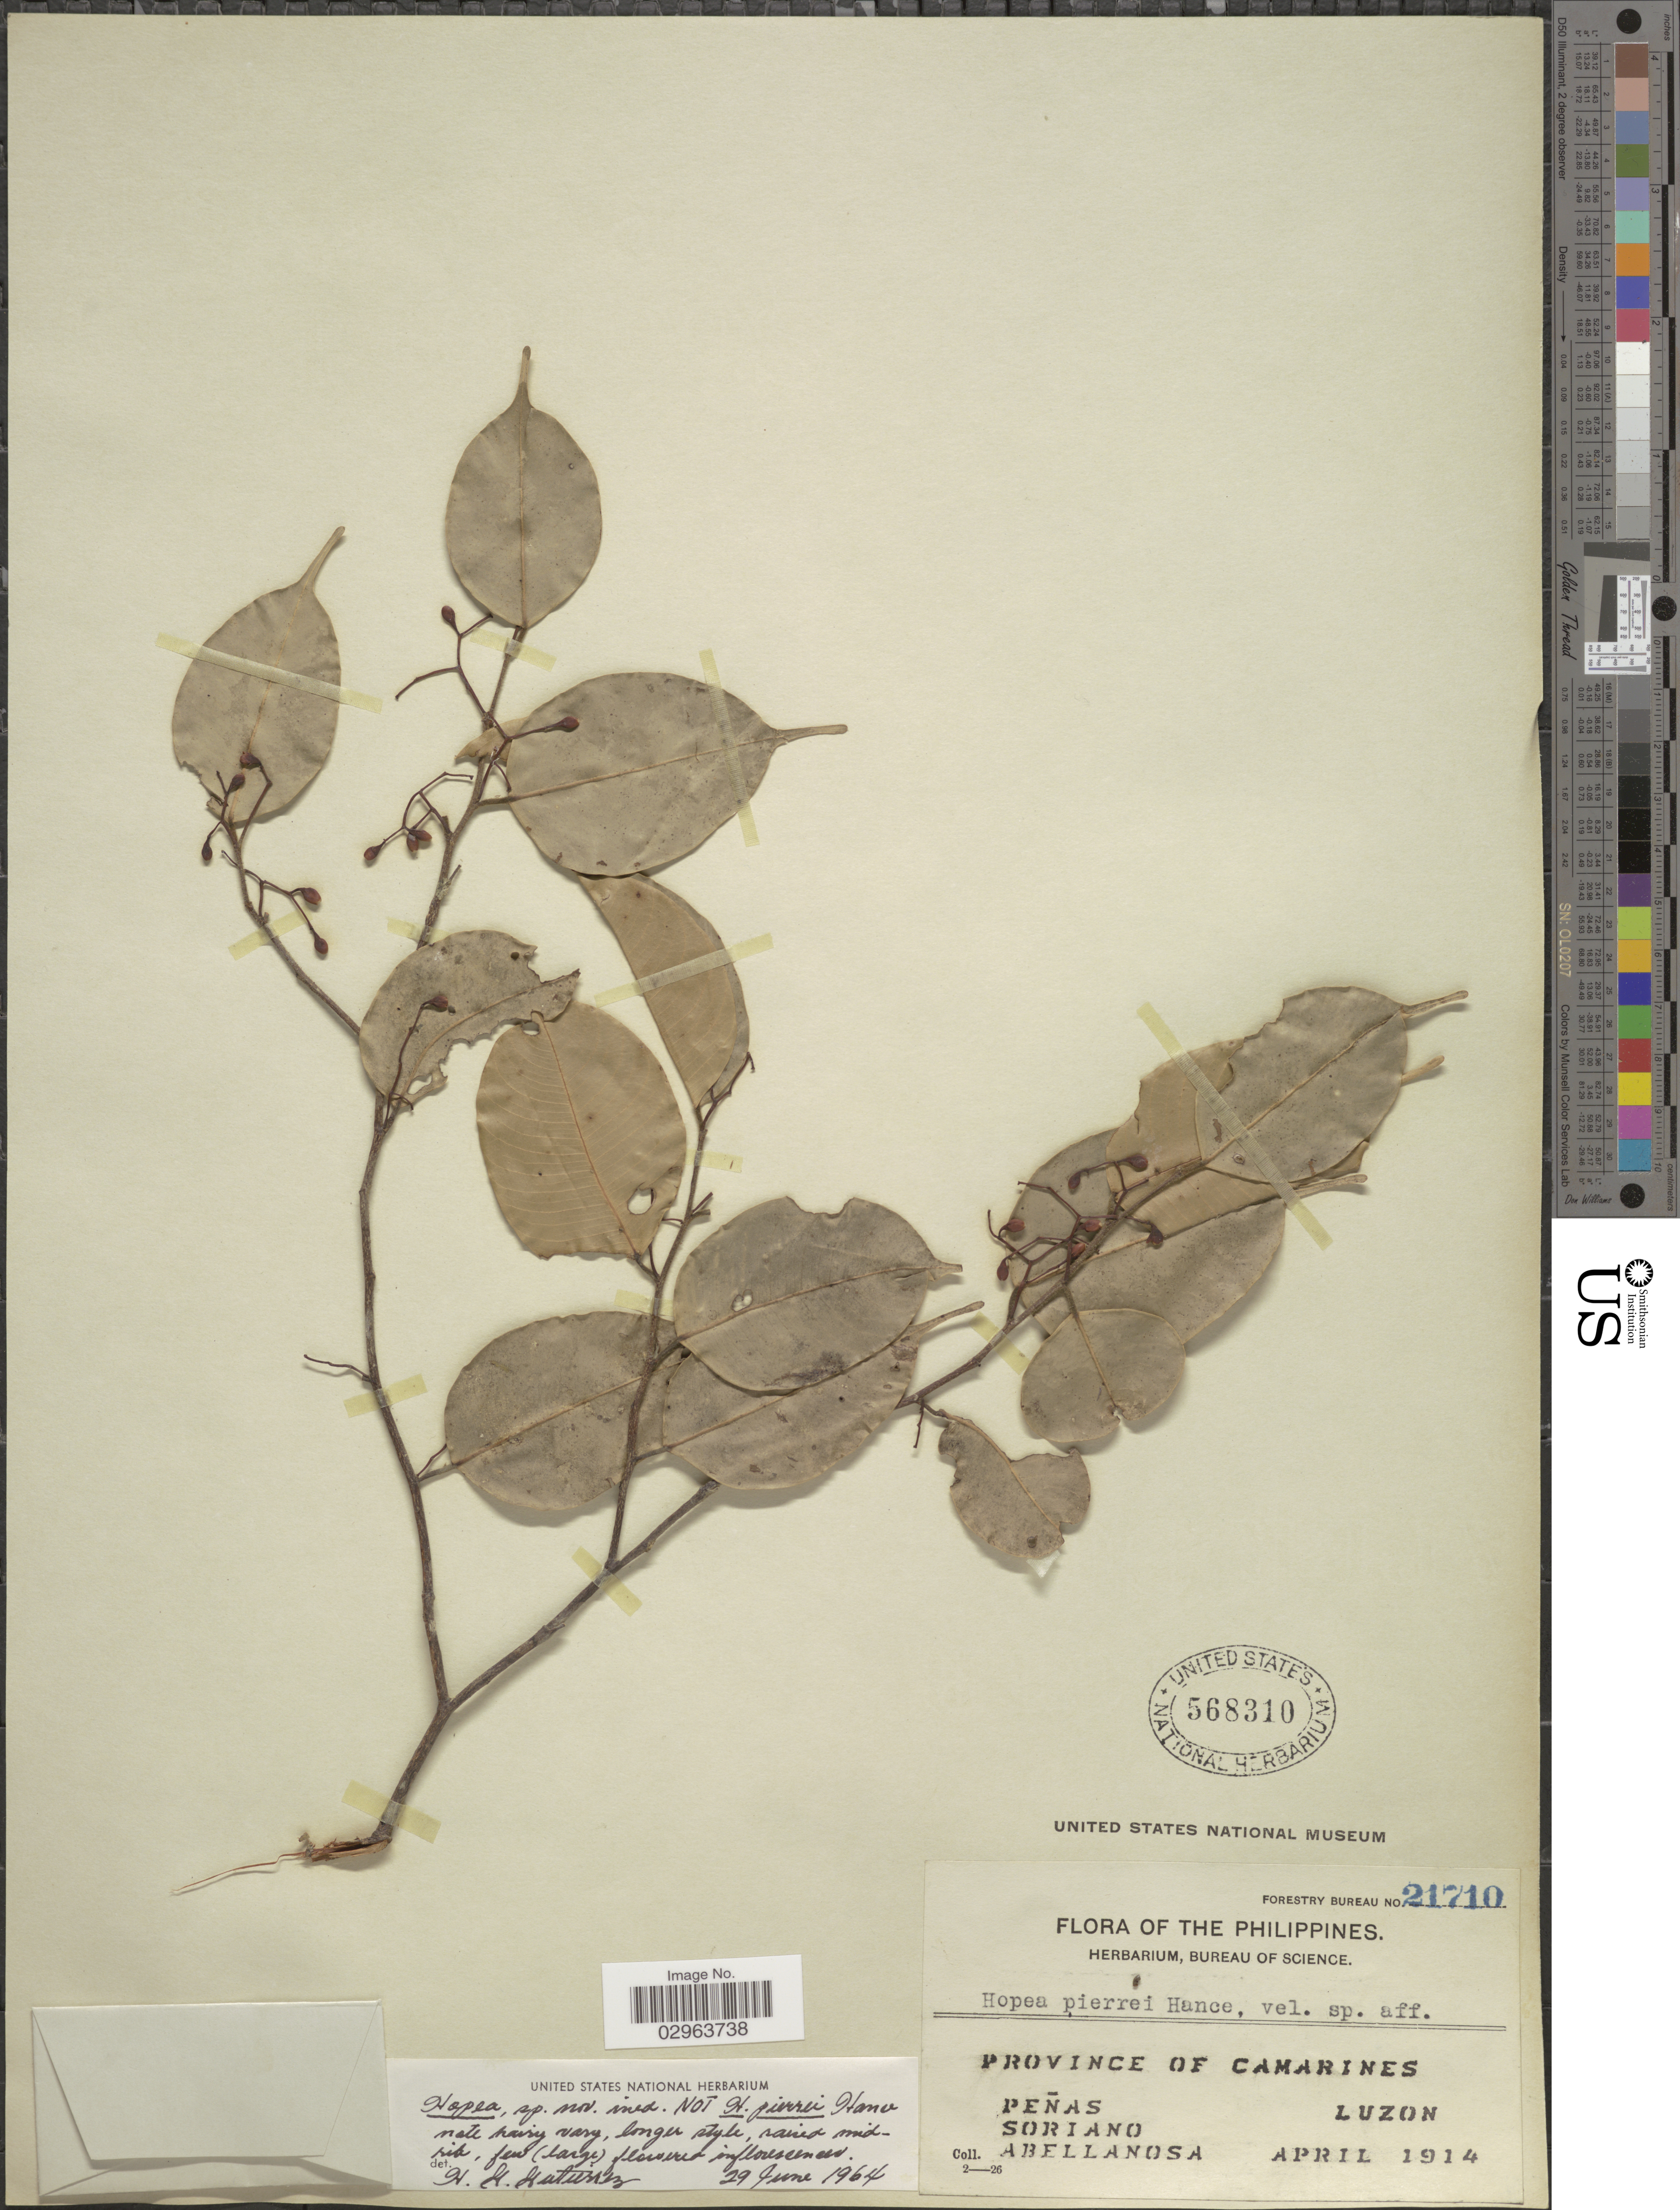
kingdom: Plantae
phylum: Tracheophyta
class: Magnoliopsida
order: Malvales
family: Dipterocarpaceae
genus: Hopea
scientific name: Hopea pierrei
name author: Hance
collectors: Peñas, -. Soriano & -. Abellanosa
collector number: Forestry Bureau 21710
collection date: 1914-04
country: Philippines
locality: Province of Camarines Luzon.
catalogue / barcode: US 568310